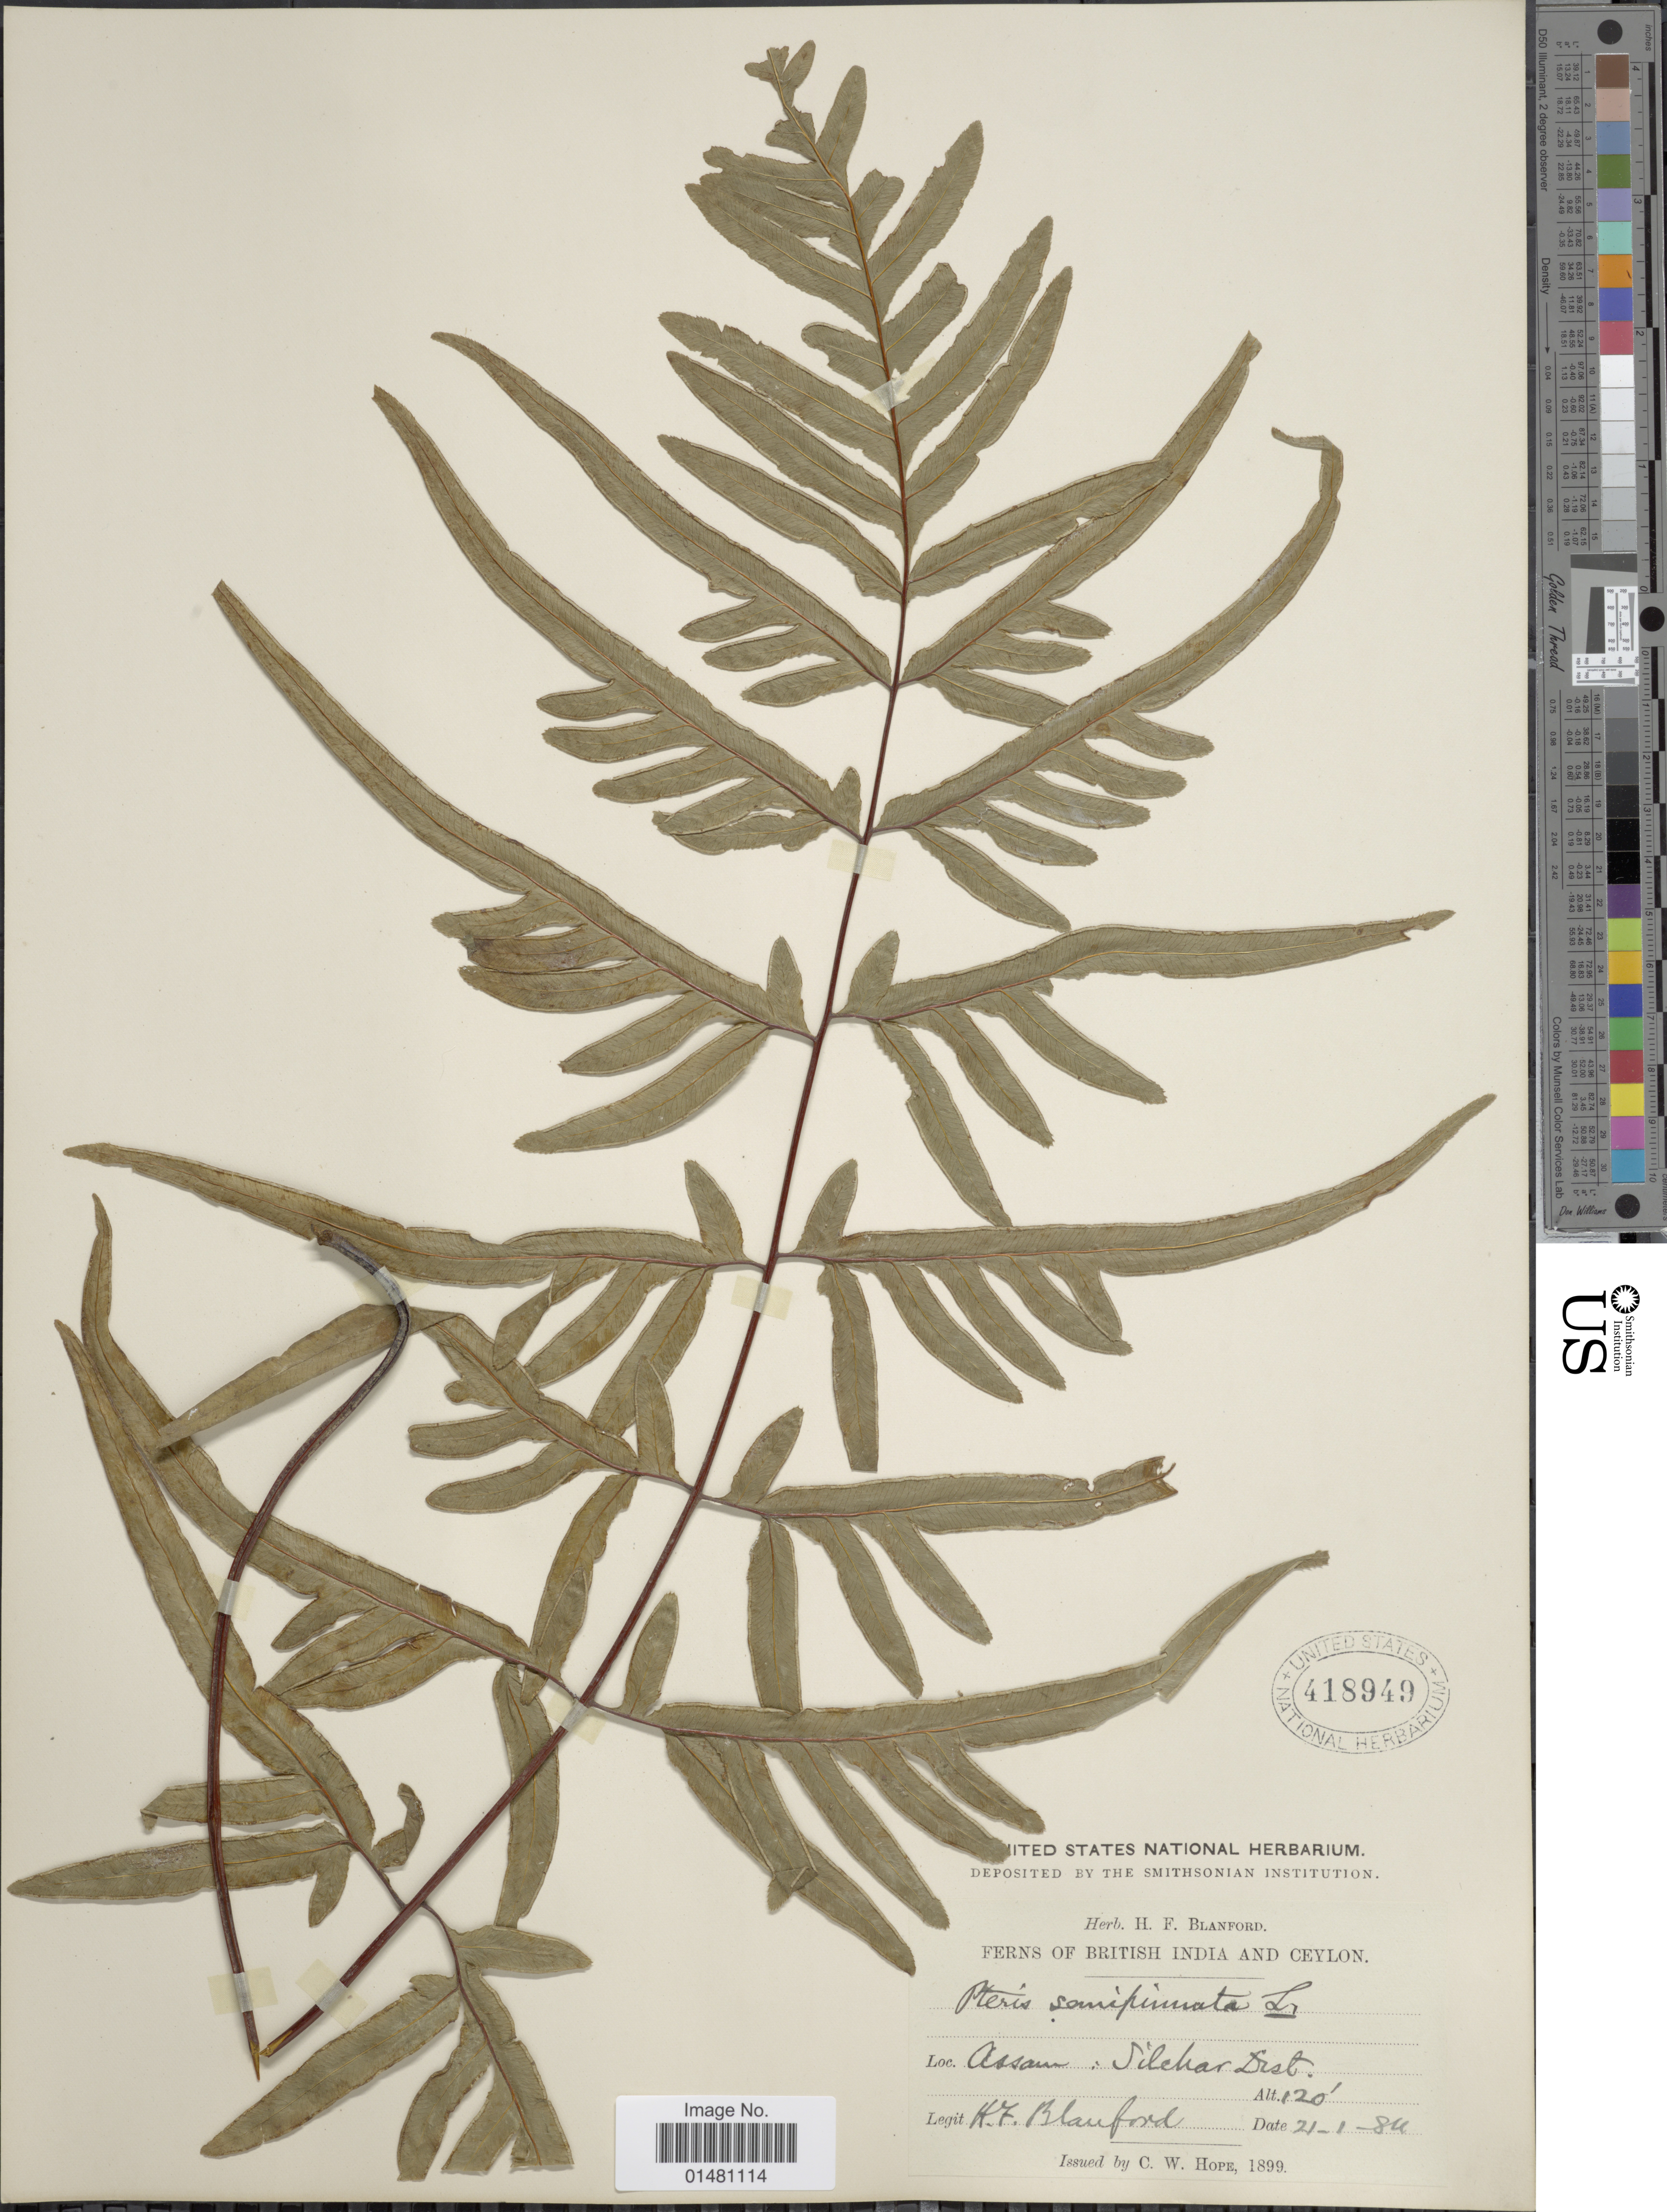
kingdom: Plantae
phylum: Tracheophyta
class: Polypodiopsida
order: Polypodiales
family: Pteridaceae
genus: Pteris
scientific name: Pteris semipinnata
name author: L.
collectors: H. Blanford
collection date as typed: Transcribed d/m/y: 21/1/84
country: India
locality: British India and Ceylon Silchar District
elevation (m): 37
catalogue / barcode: US 418949